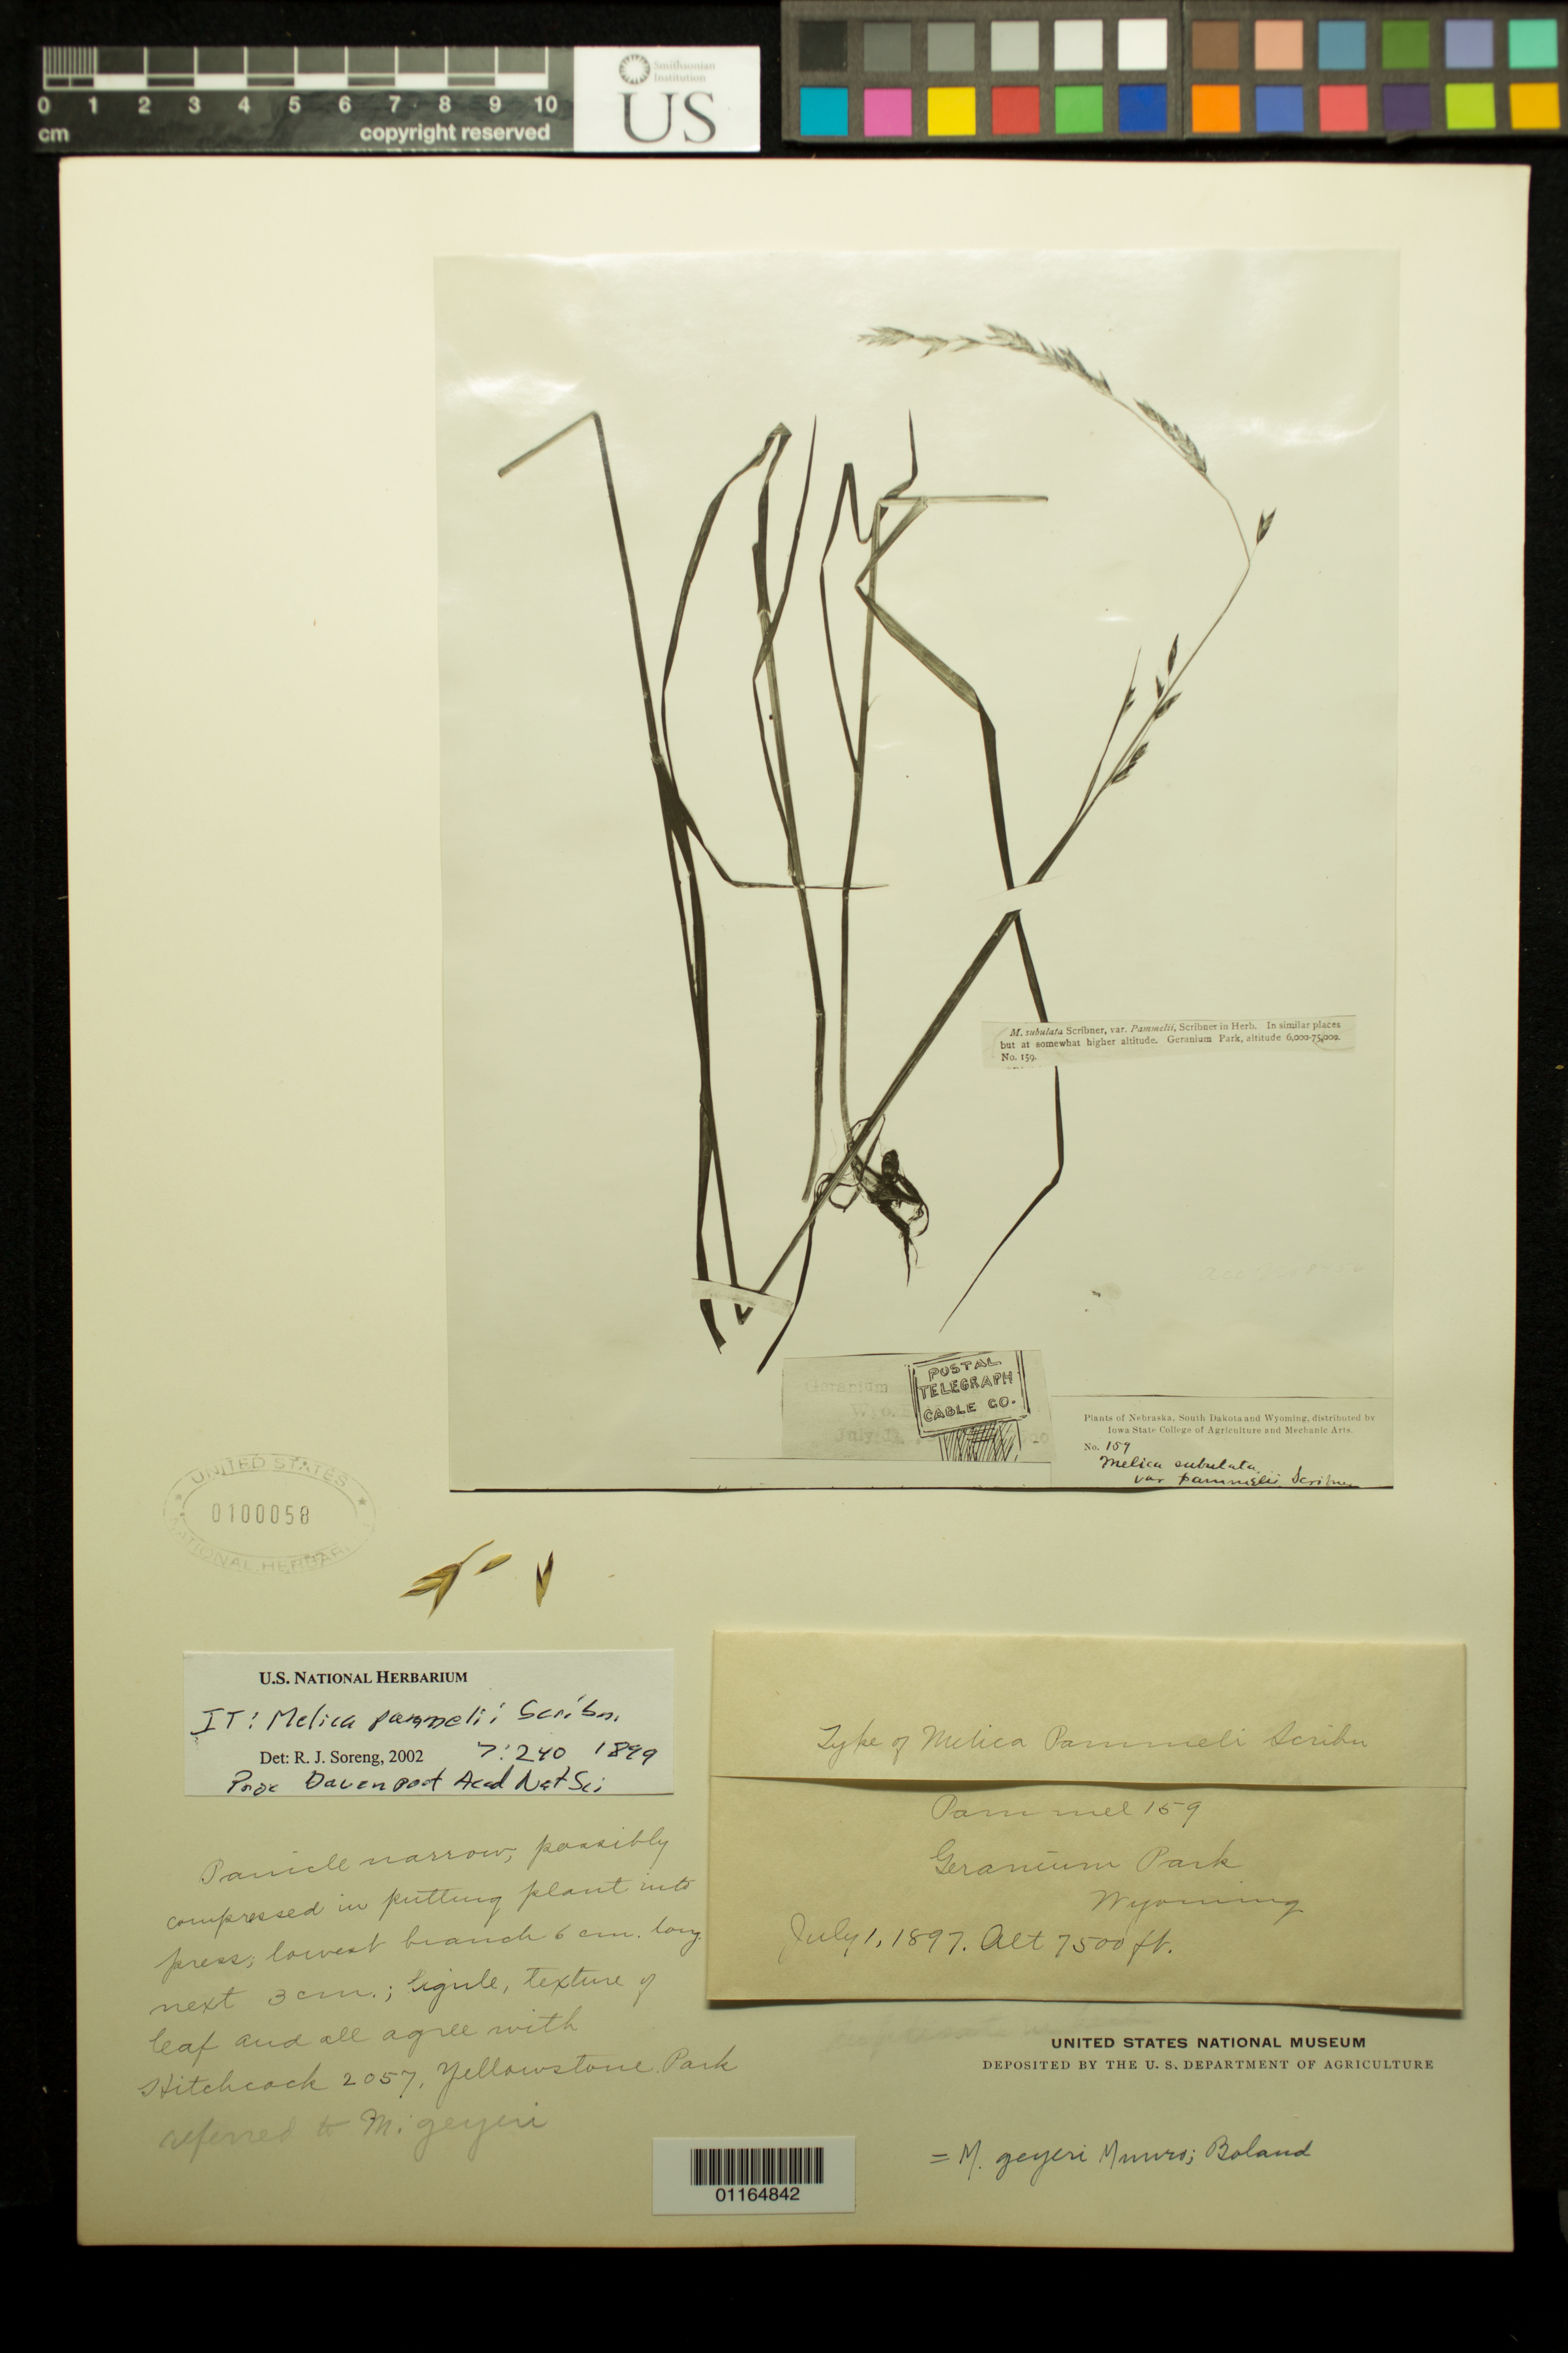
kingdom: Plantae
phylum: Tracheophyta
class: Liliopsida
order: Poales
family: Poaceae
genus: Melica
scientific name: Melica pammelii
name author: Scribn. ex Pammel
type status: Type Collection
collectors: L. Pammel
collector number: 159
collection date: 1897-07-01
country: United States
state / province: Wyoming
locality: Geranium Park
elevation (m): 2286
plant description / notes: Photograph and fragmentary material of type specimen ex herb. unknown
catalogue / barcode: US 100058